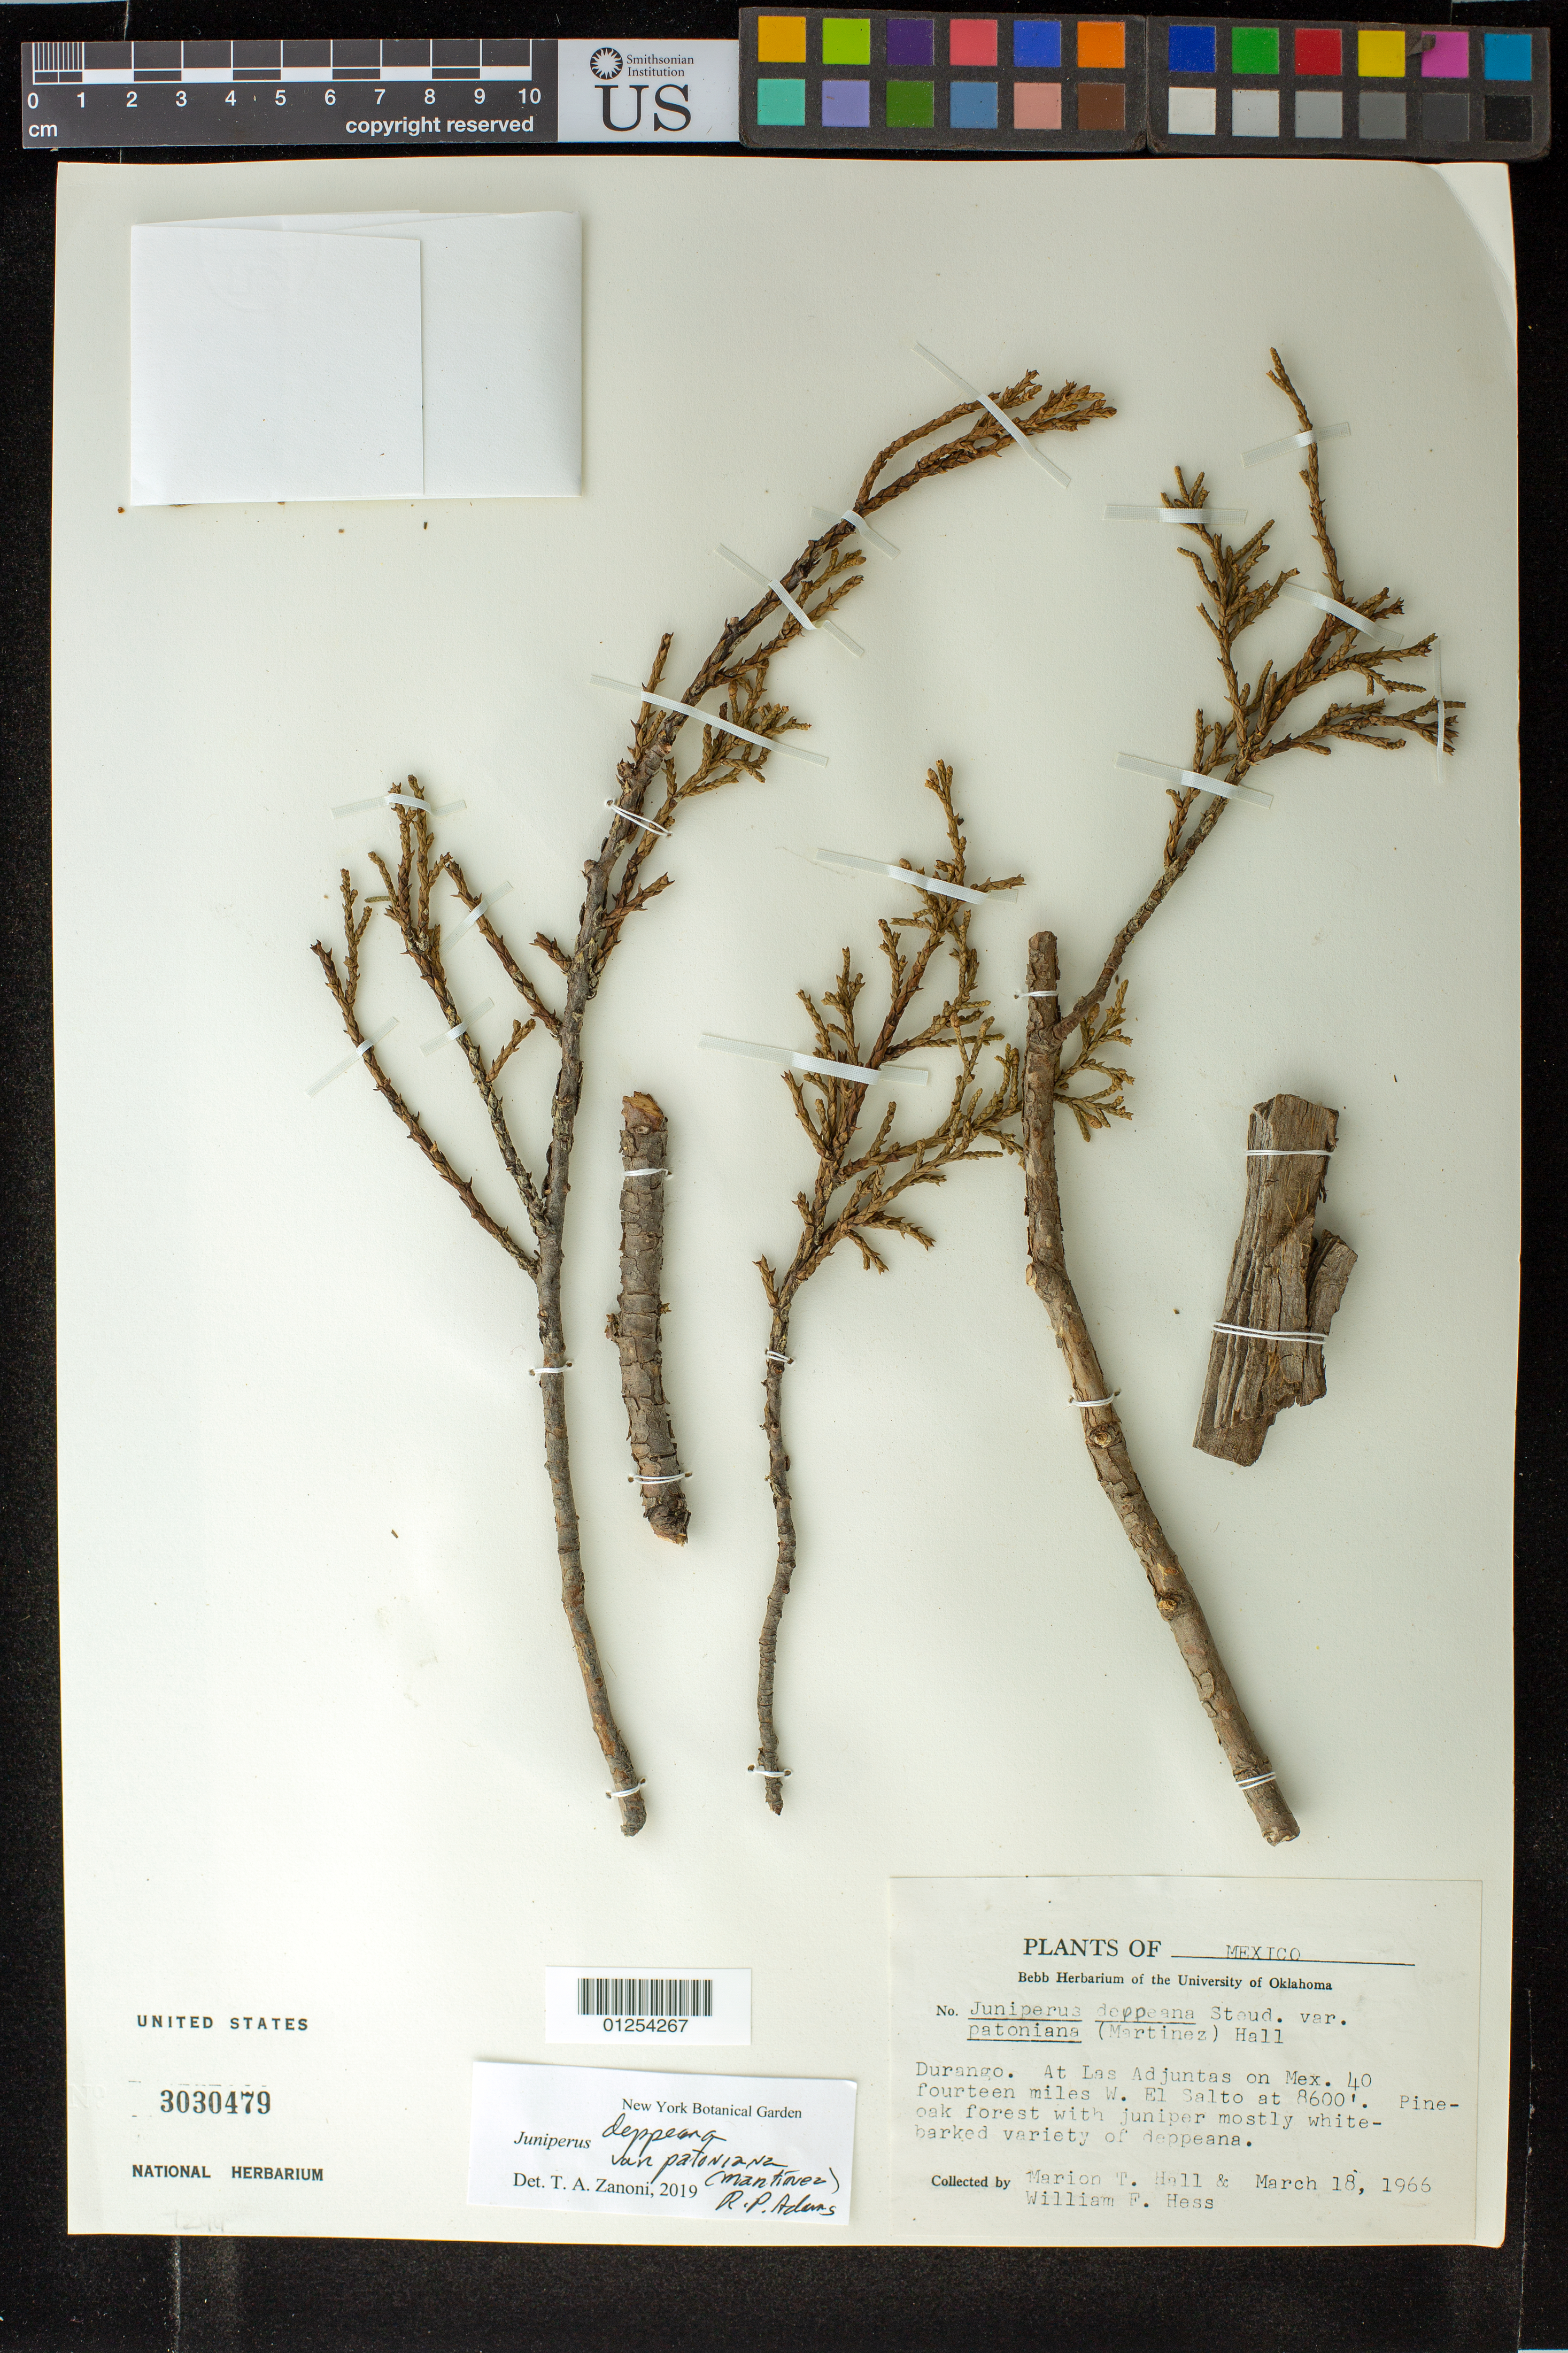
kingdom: Plantae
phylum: Tracheophyta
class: Pinopsida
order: Pinales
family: Cupressaceae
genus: Juniperus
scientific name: Juniperus deppeana var. patoniana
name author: (Martínez) Zanoni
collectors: M. T. Hall & W. Hess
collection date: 1966-03-18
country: Mexico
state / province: Durango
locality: At Las Adjuntas on Mex. 40 fourteen miles W. El Salto at 8600'.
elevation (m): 2621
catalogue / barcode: US 3030479